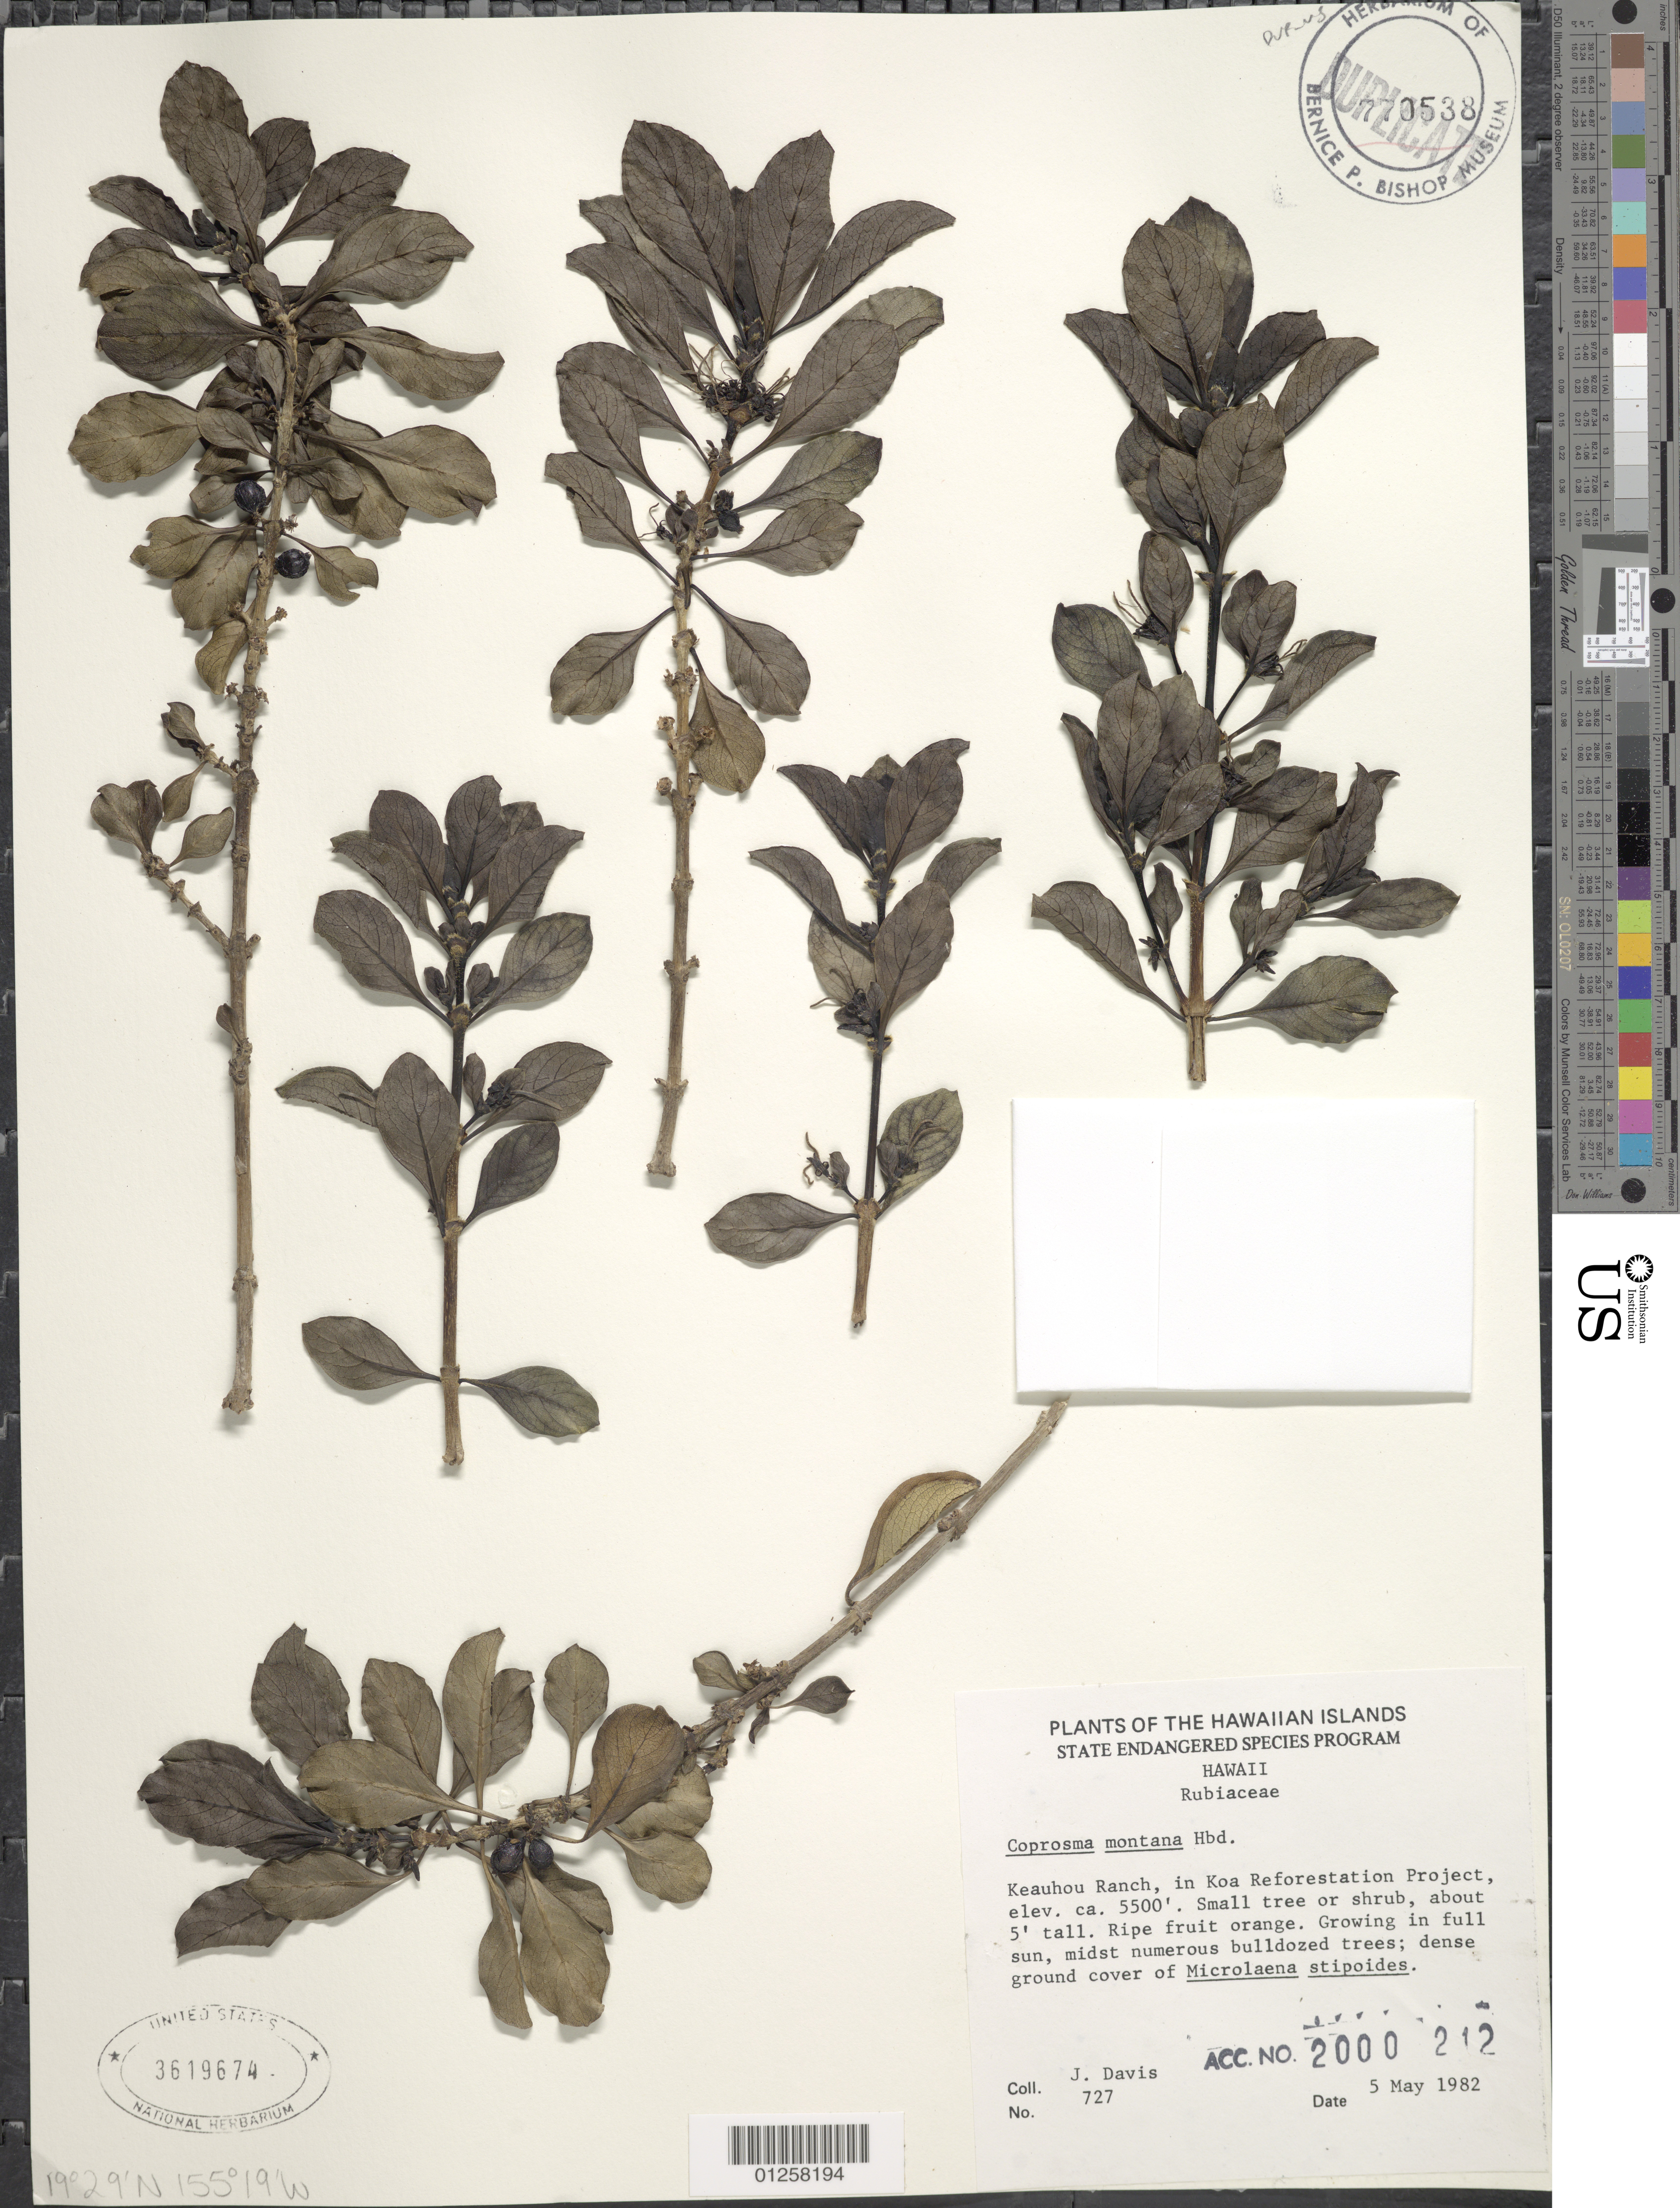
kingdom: Plantae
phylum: Tracheophyta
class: Magnoliopsida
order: Gentianales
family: Rubiaceae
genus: Coprosma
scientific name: Coprosma montana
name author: Hillebr.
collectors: J. Davis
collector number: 727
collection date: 1982-05-05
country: United States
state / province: Hawaii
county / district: Hawaii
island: Hawaii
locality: Keauhou Ranch, in Koa Reforestation Project.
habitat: Full sun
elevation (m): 1676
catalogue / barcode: US 3619674